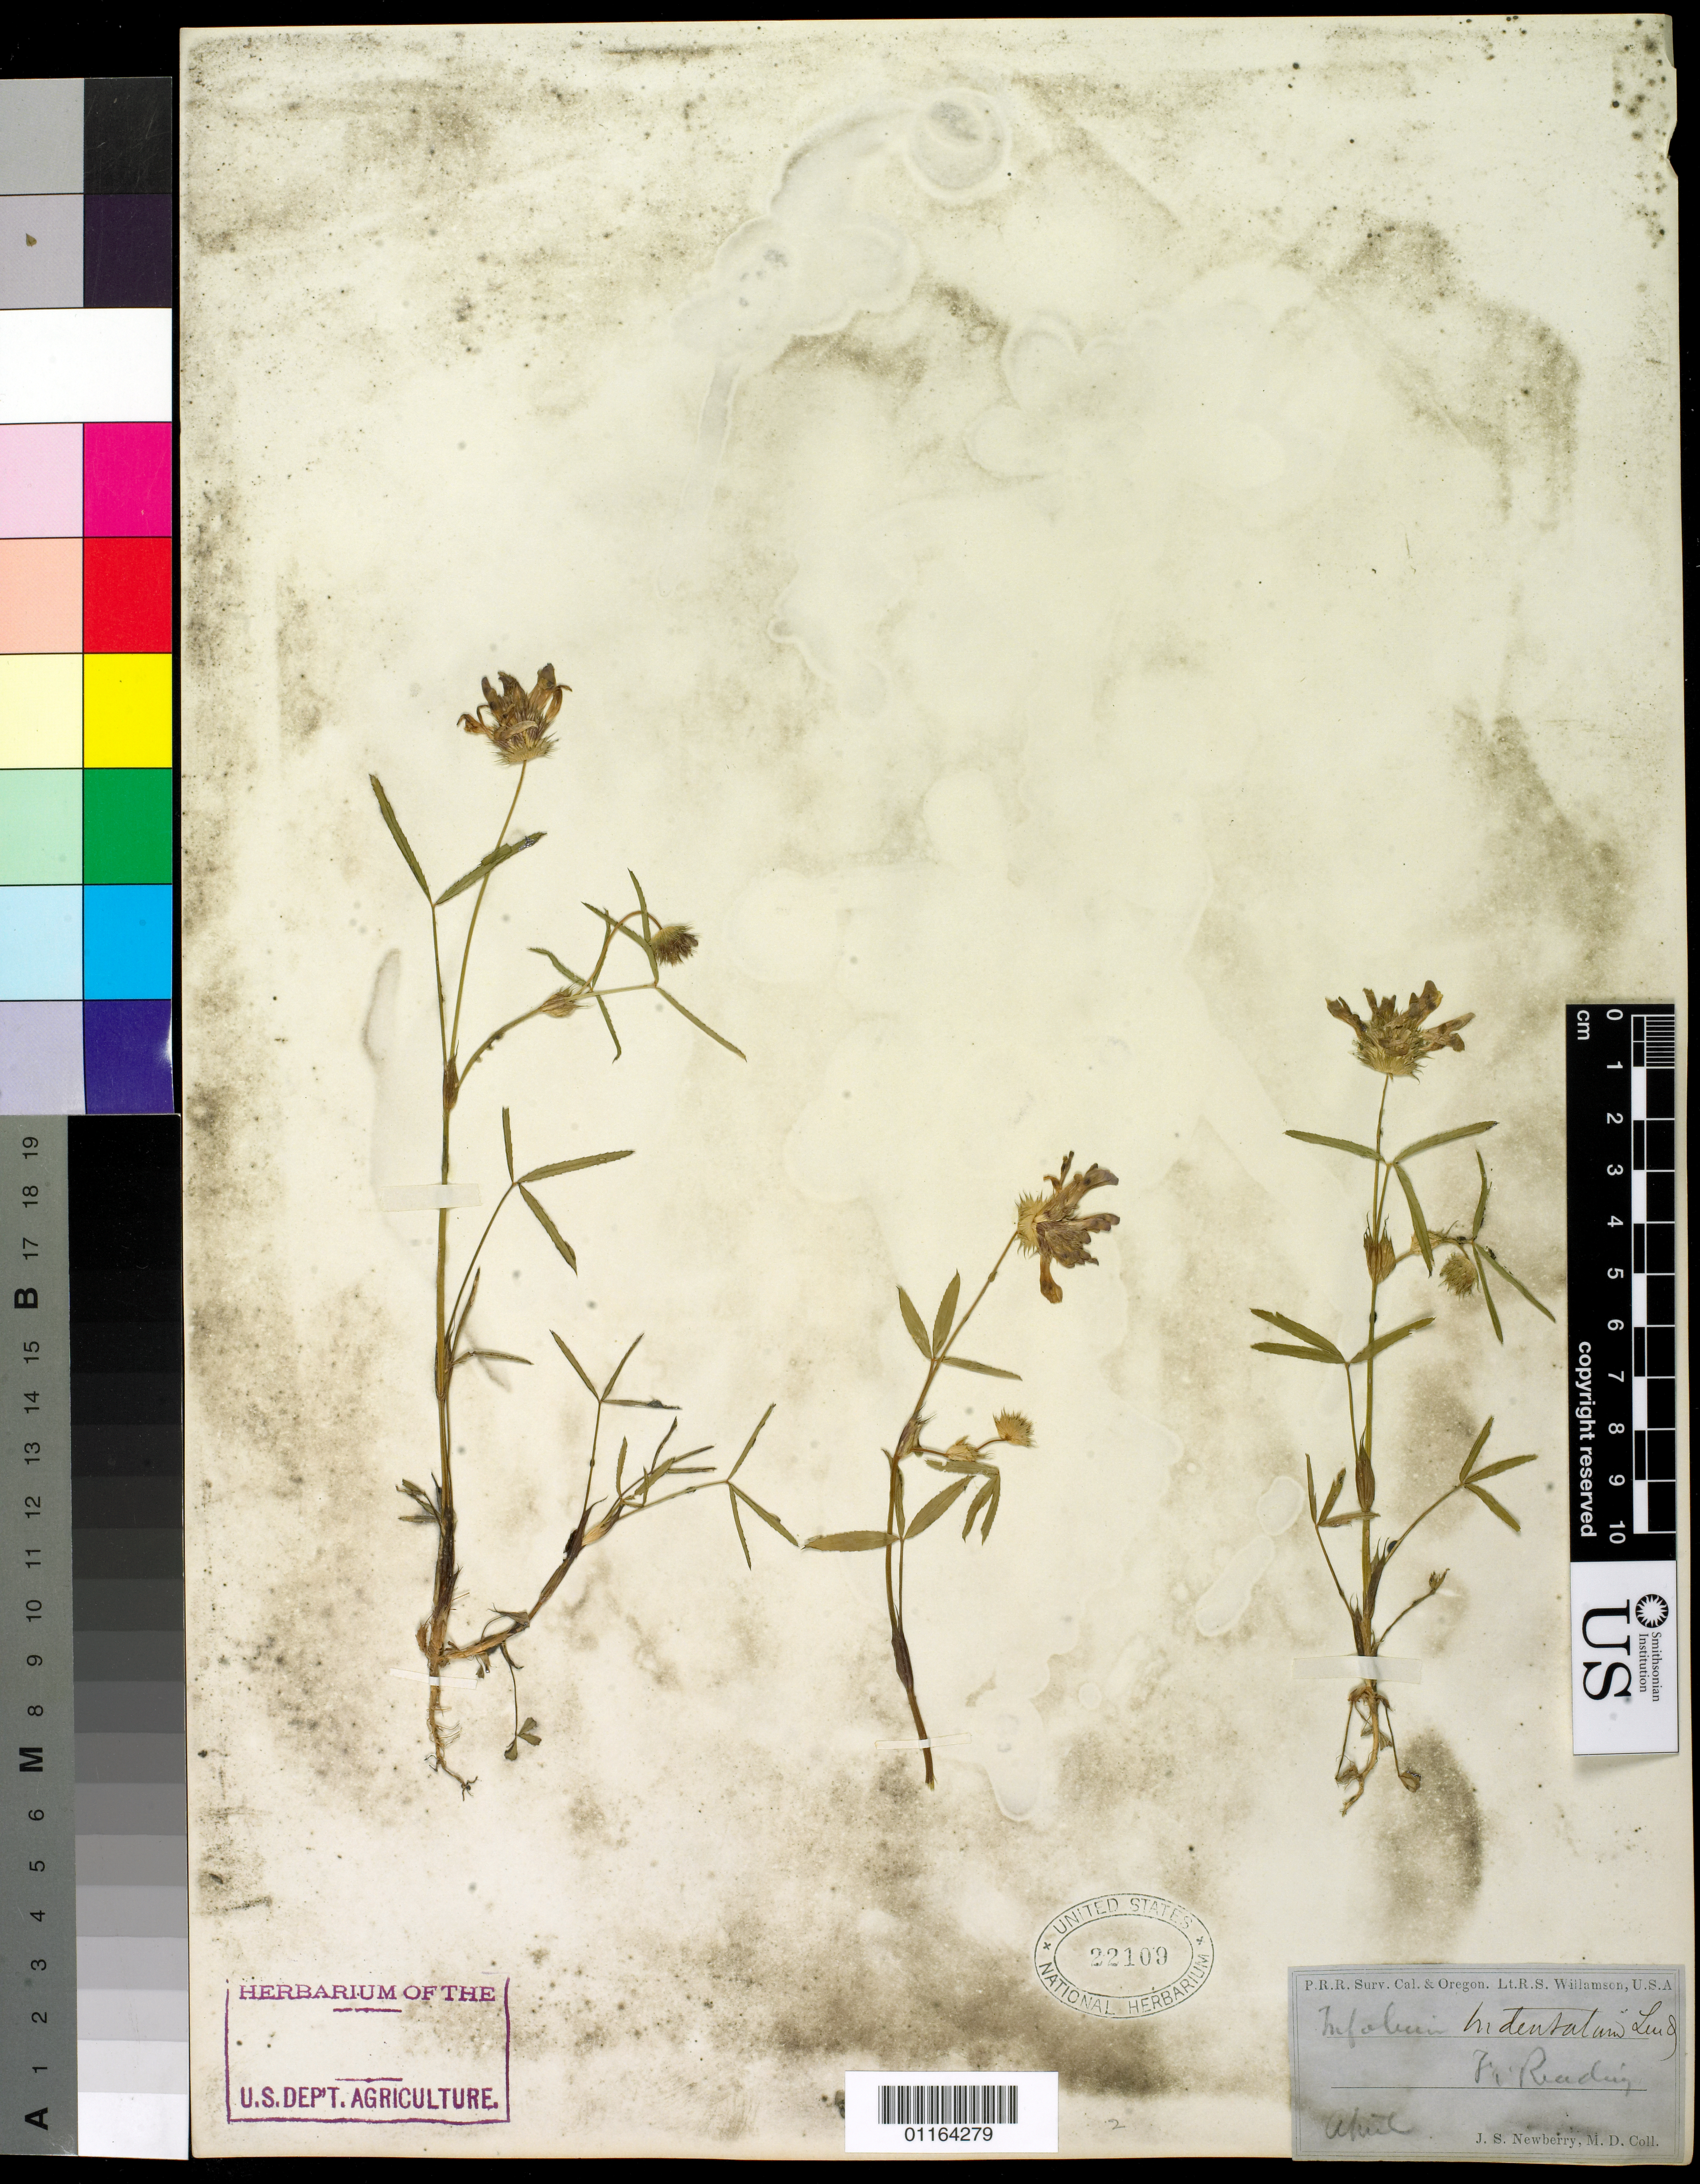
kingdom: Plantae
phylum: Tracheophyta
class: Magnoliopsida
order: Fabales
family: Fabaceae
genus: Trifolium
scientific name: Trifolium tridentatum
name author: Lindl.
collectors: J. S. Newberry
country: United States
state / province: California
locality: Fort Reading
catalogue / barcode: US 22109